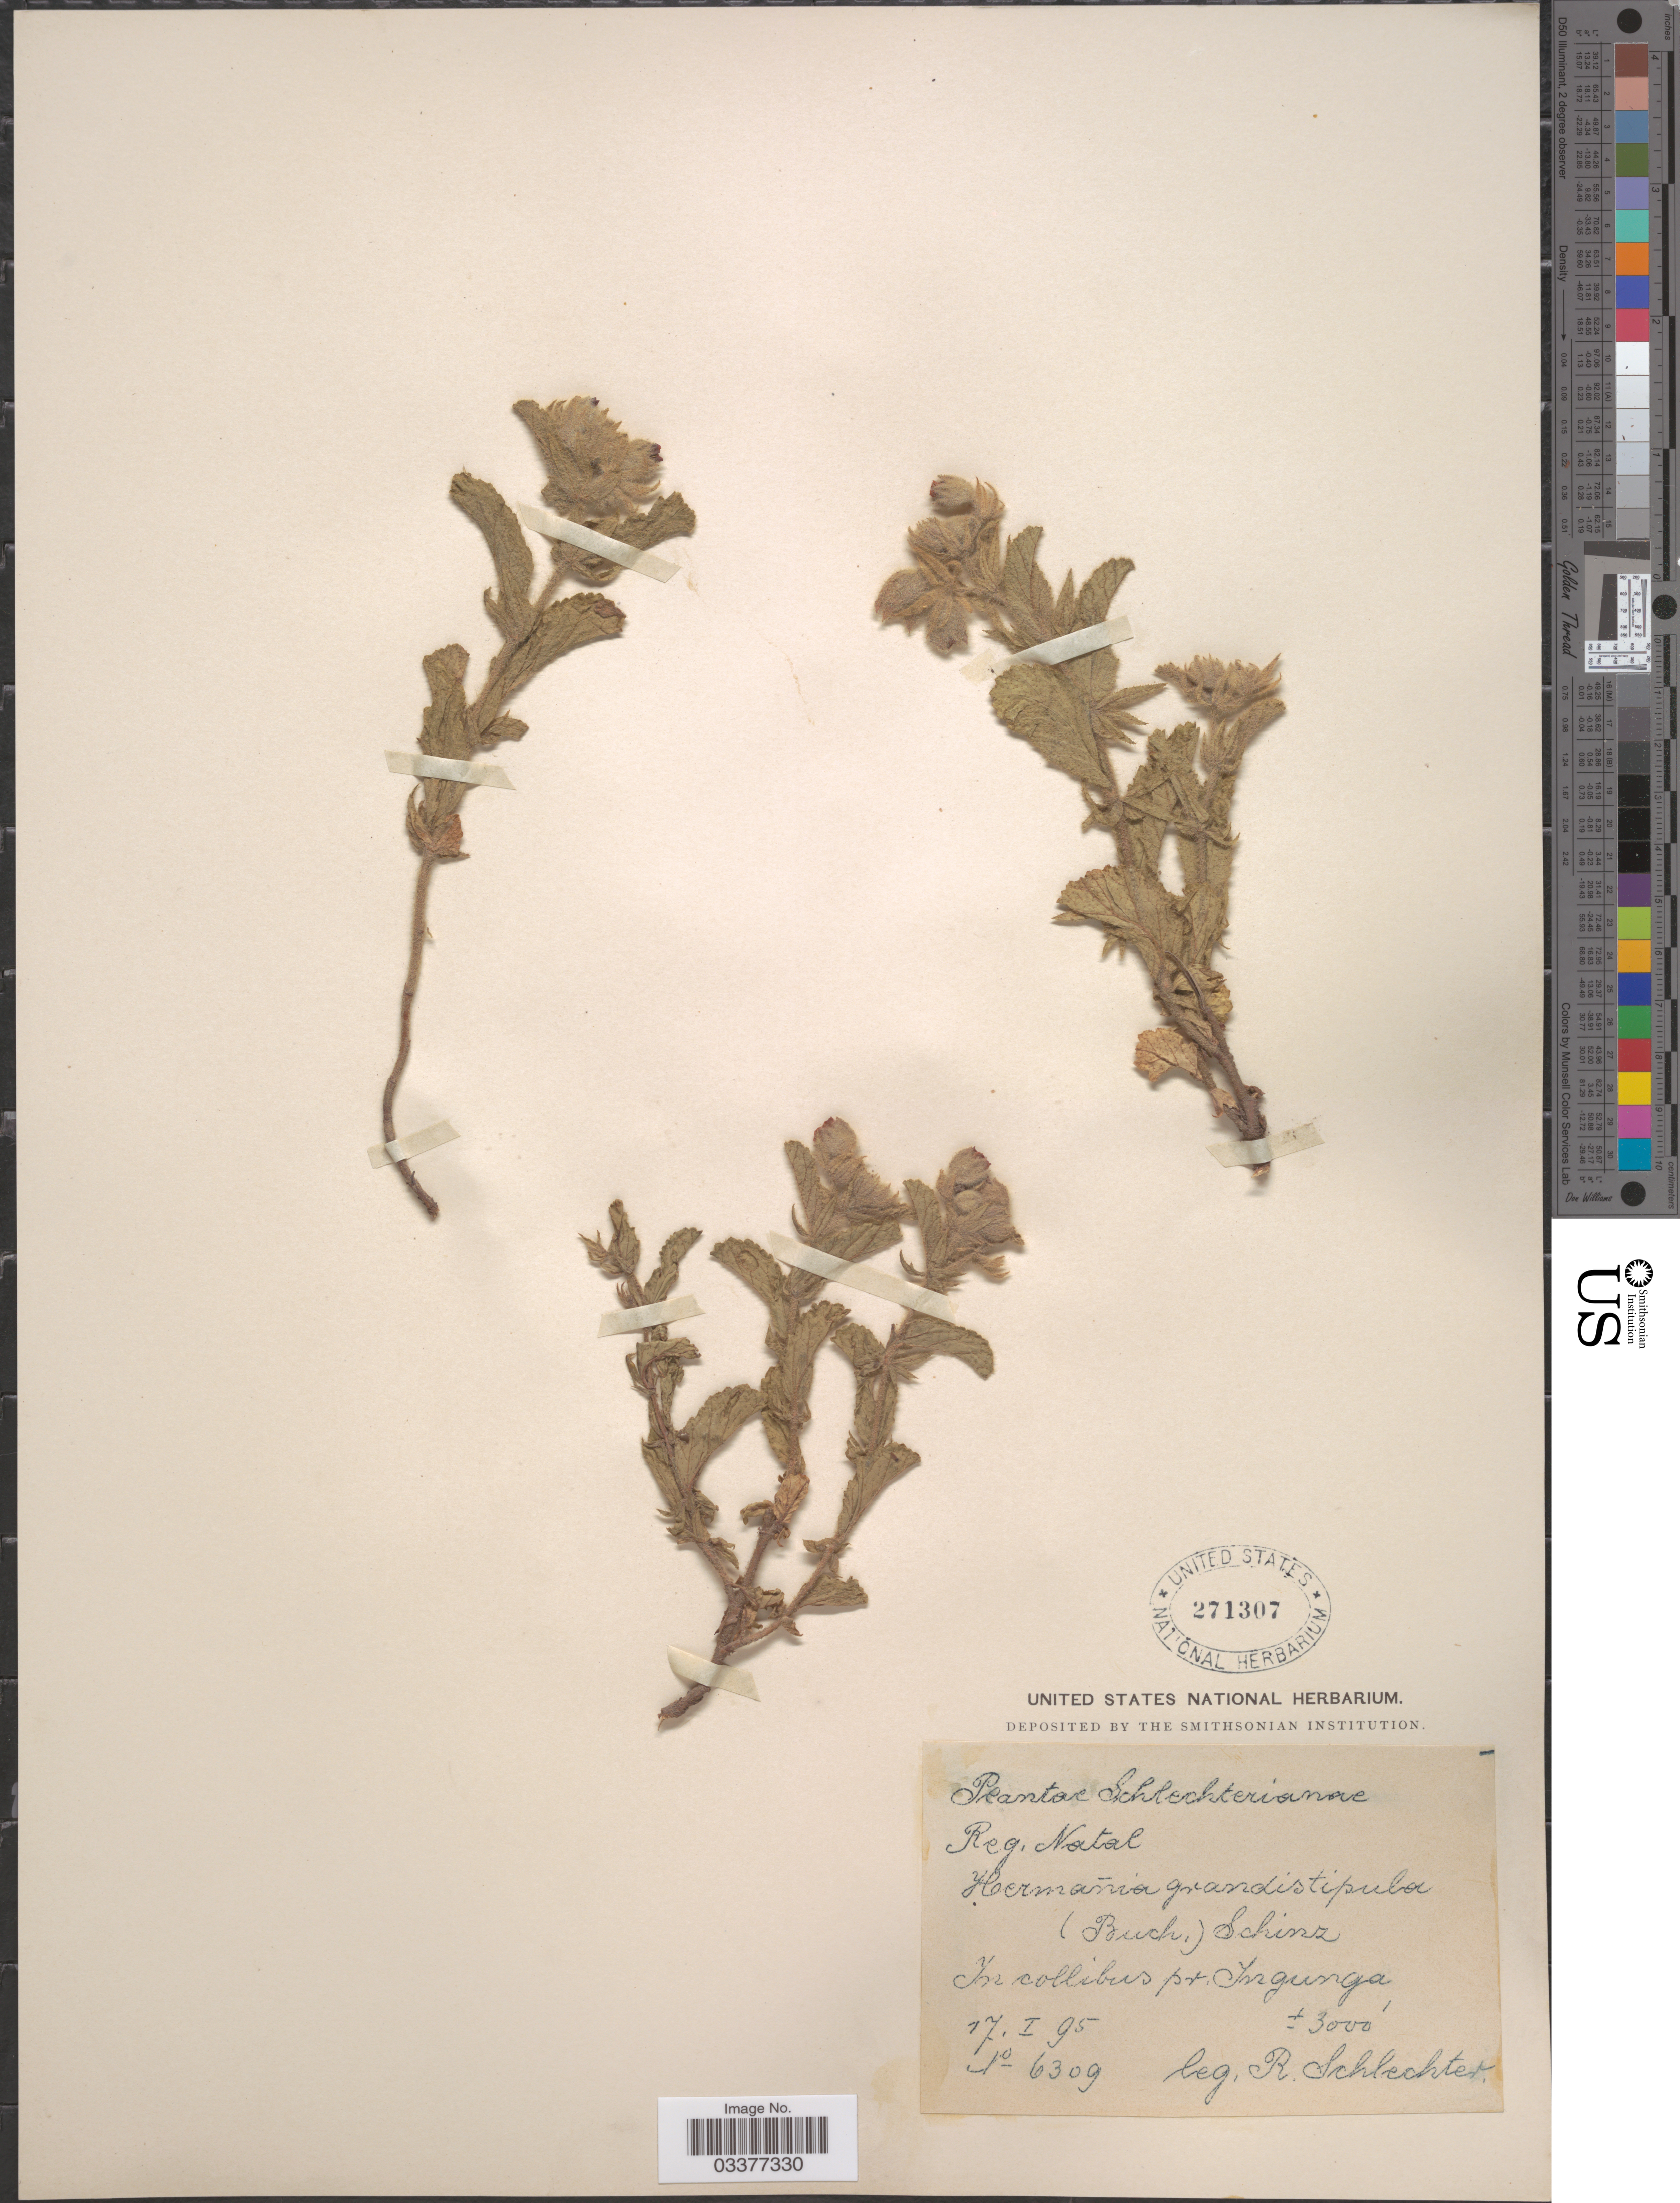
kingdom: Plantae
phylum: Tracheophyta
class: Magnoliopsida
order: Malvales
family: Malvaceae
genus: Hermannia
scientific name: Hermannia grandistipula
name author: (Buching ex Harv.) K. Schum.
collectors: F. R. R. Schlechter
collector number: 6309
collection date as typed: Transcribed d/m/y: 17/1/95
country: South Africa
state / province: KwaZulu-Natal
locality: Reg. Natal. In collibus pr. Ingunga.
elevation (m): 914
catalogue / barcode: US 271307